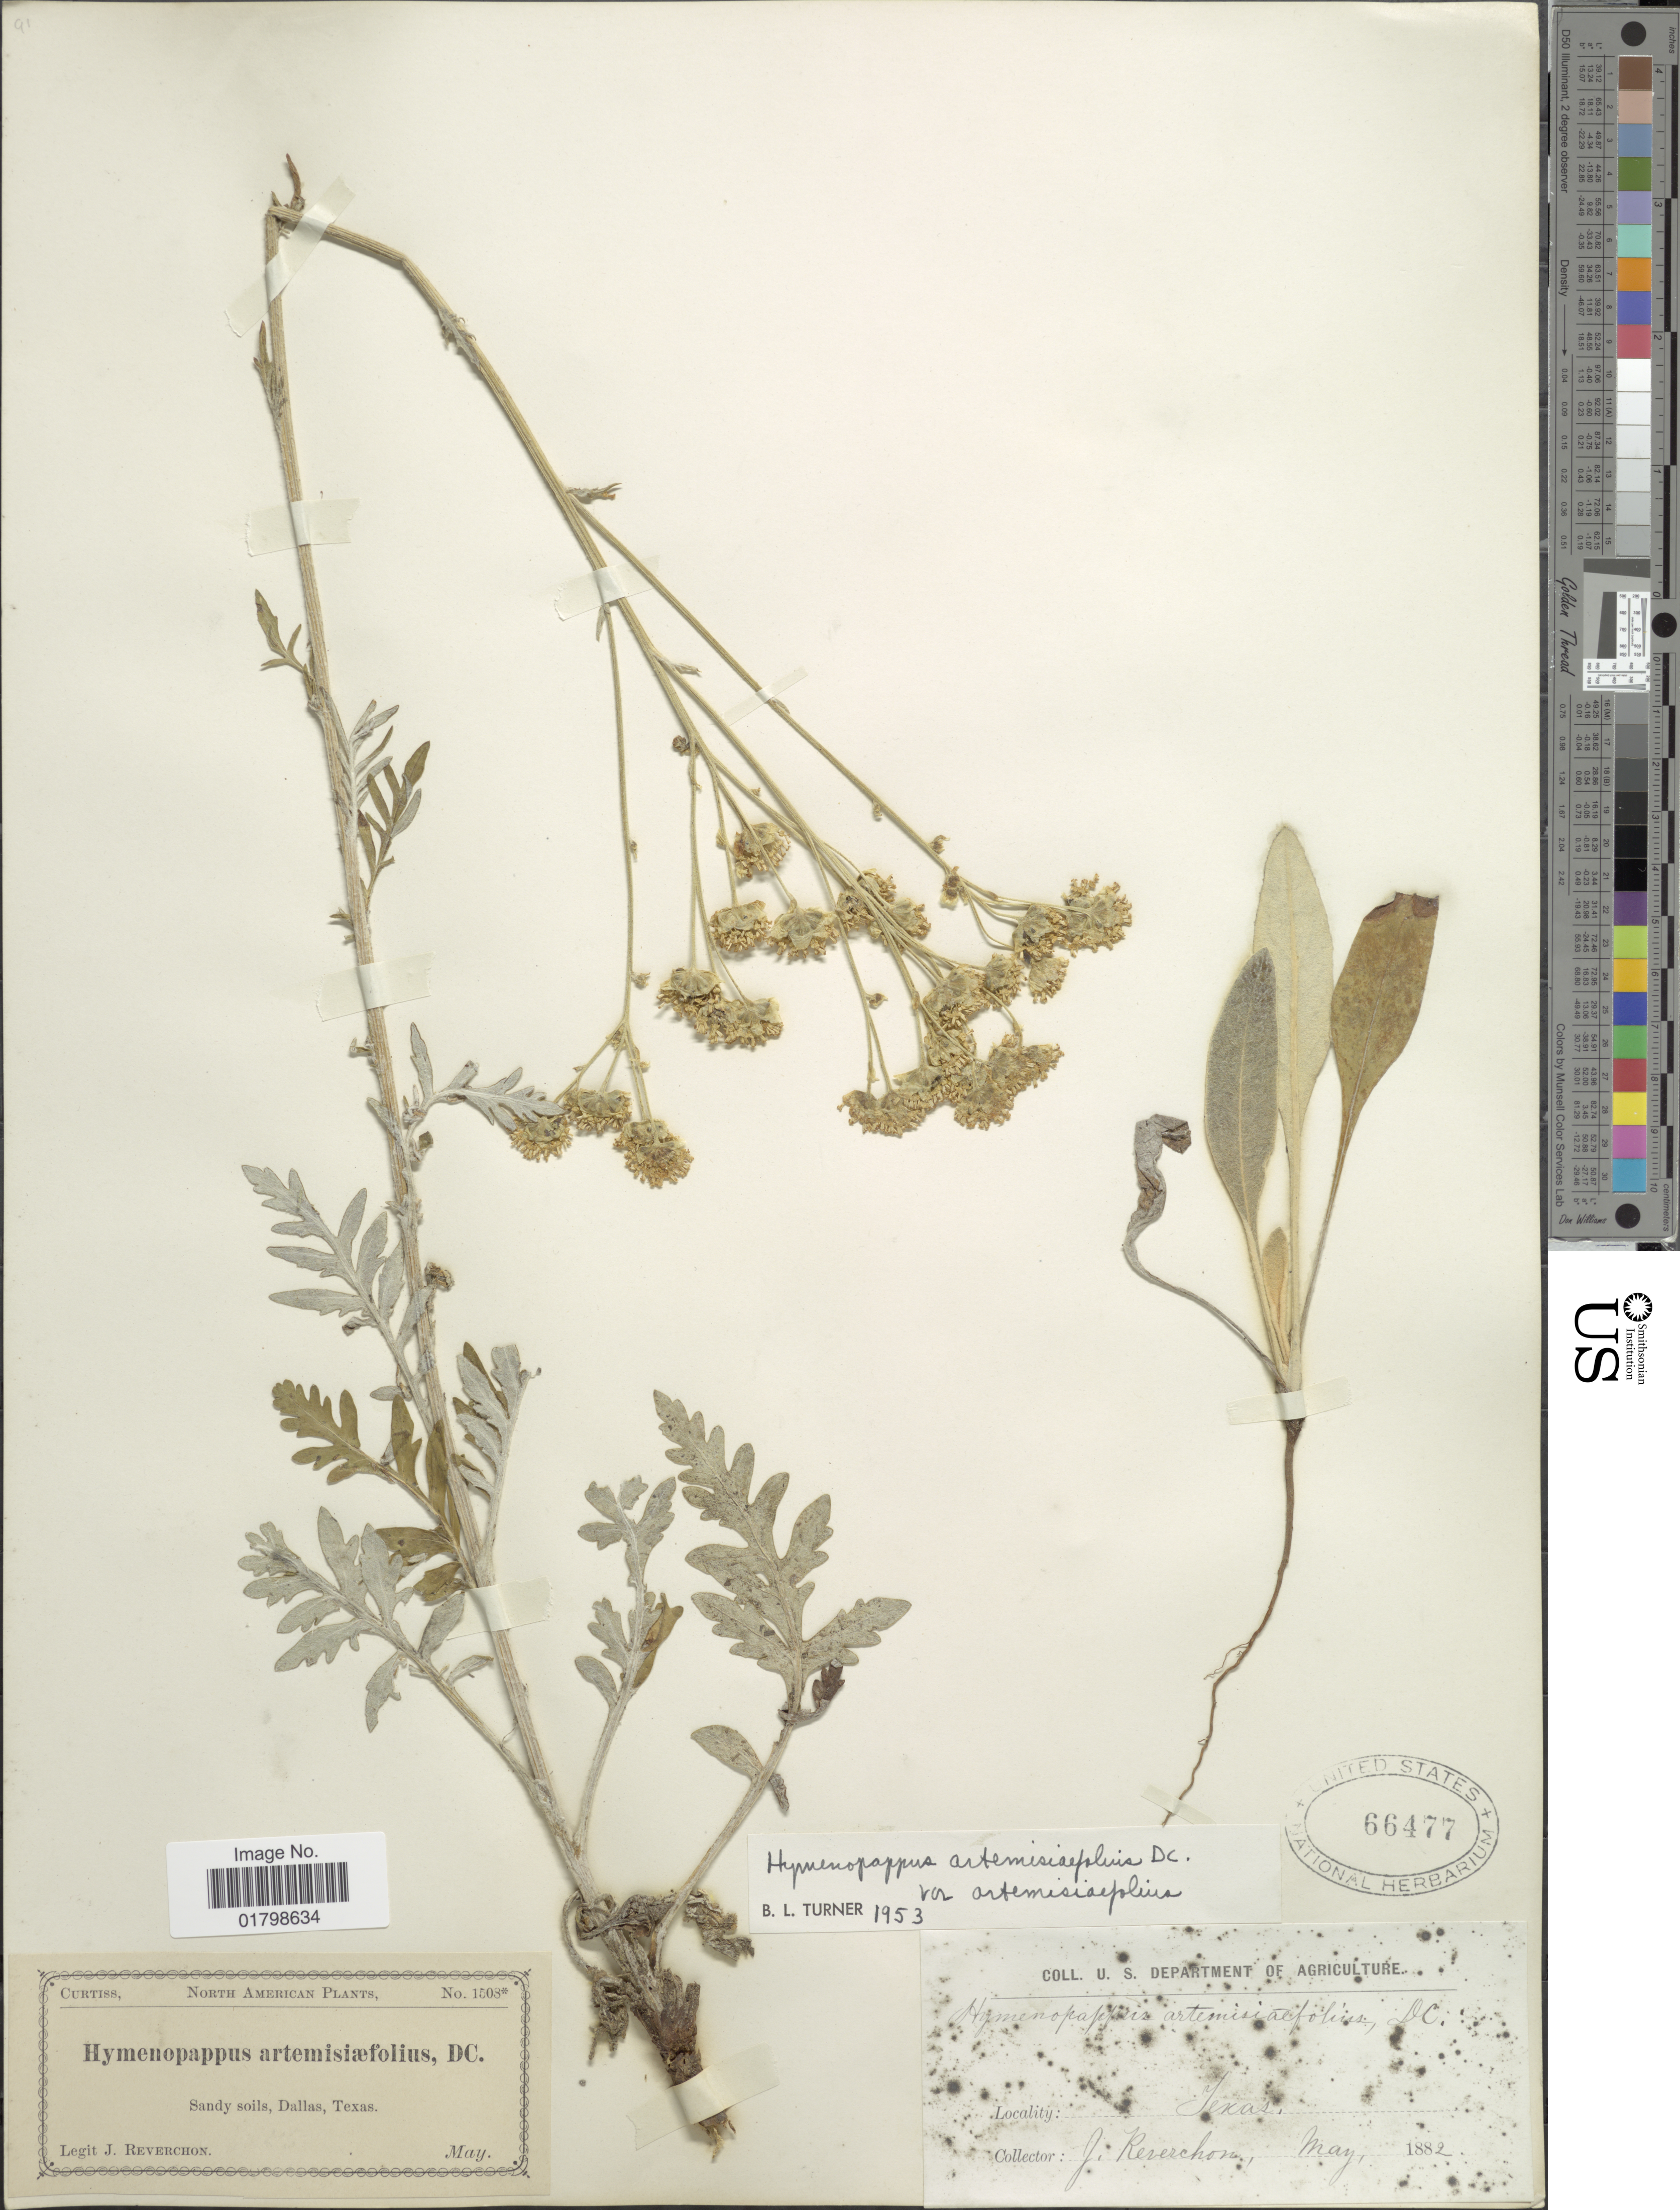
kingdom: Plantae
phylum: Tracheophyta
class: Magnoliopsida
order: Asterales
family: Asteraceae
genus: Hymenopappus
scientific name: Hymenopappus artemisiifolius var. artemisiifolius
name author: DC.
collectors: J. Reverchon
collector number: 1508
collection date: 1882-05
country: United States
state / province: Texas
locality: Dallas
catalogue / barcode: US 66477